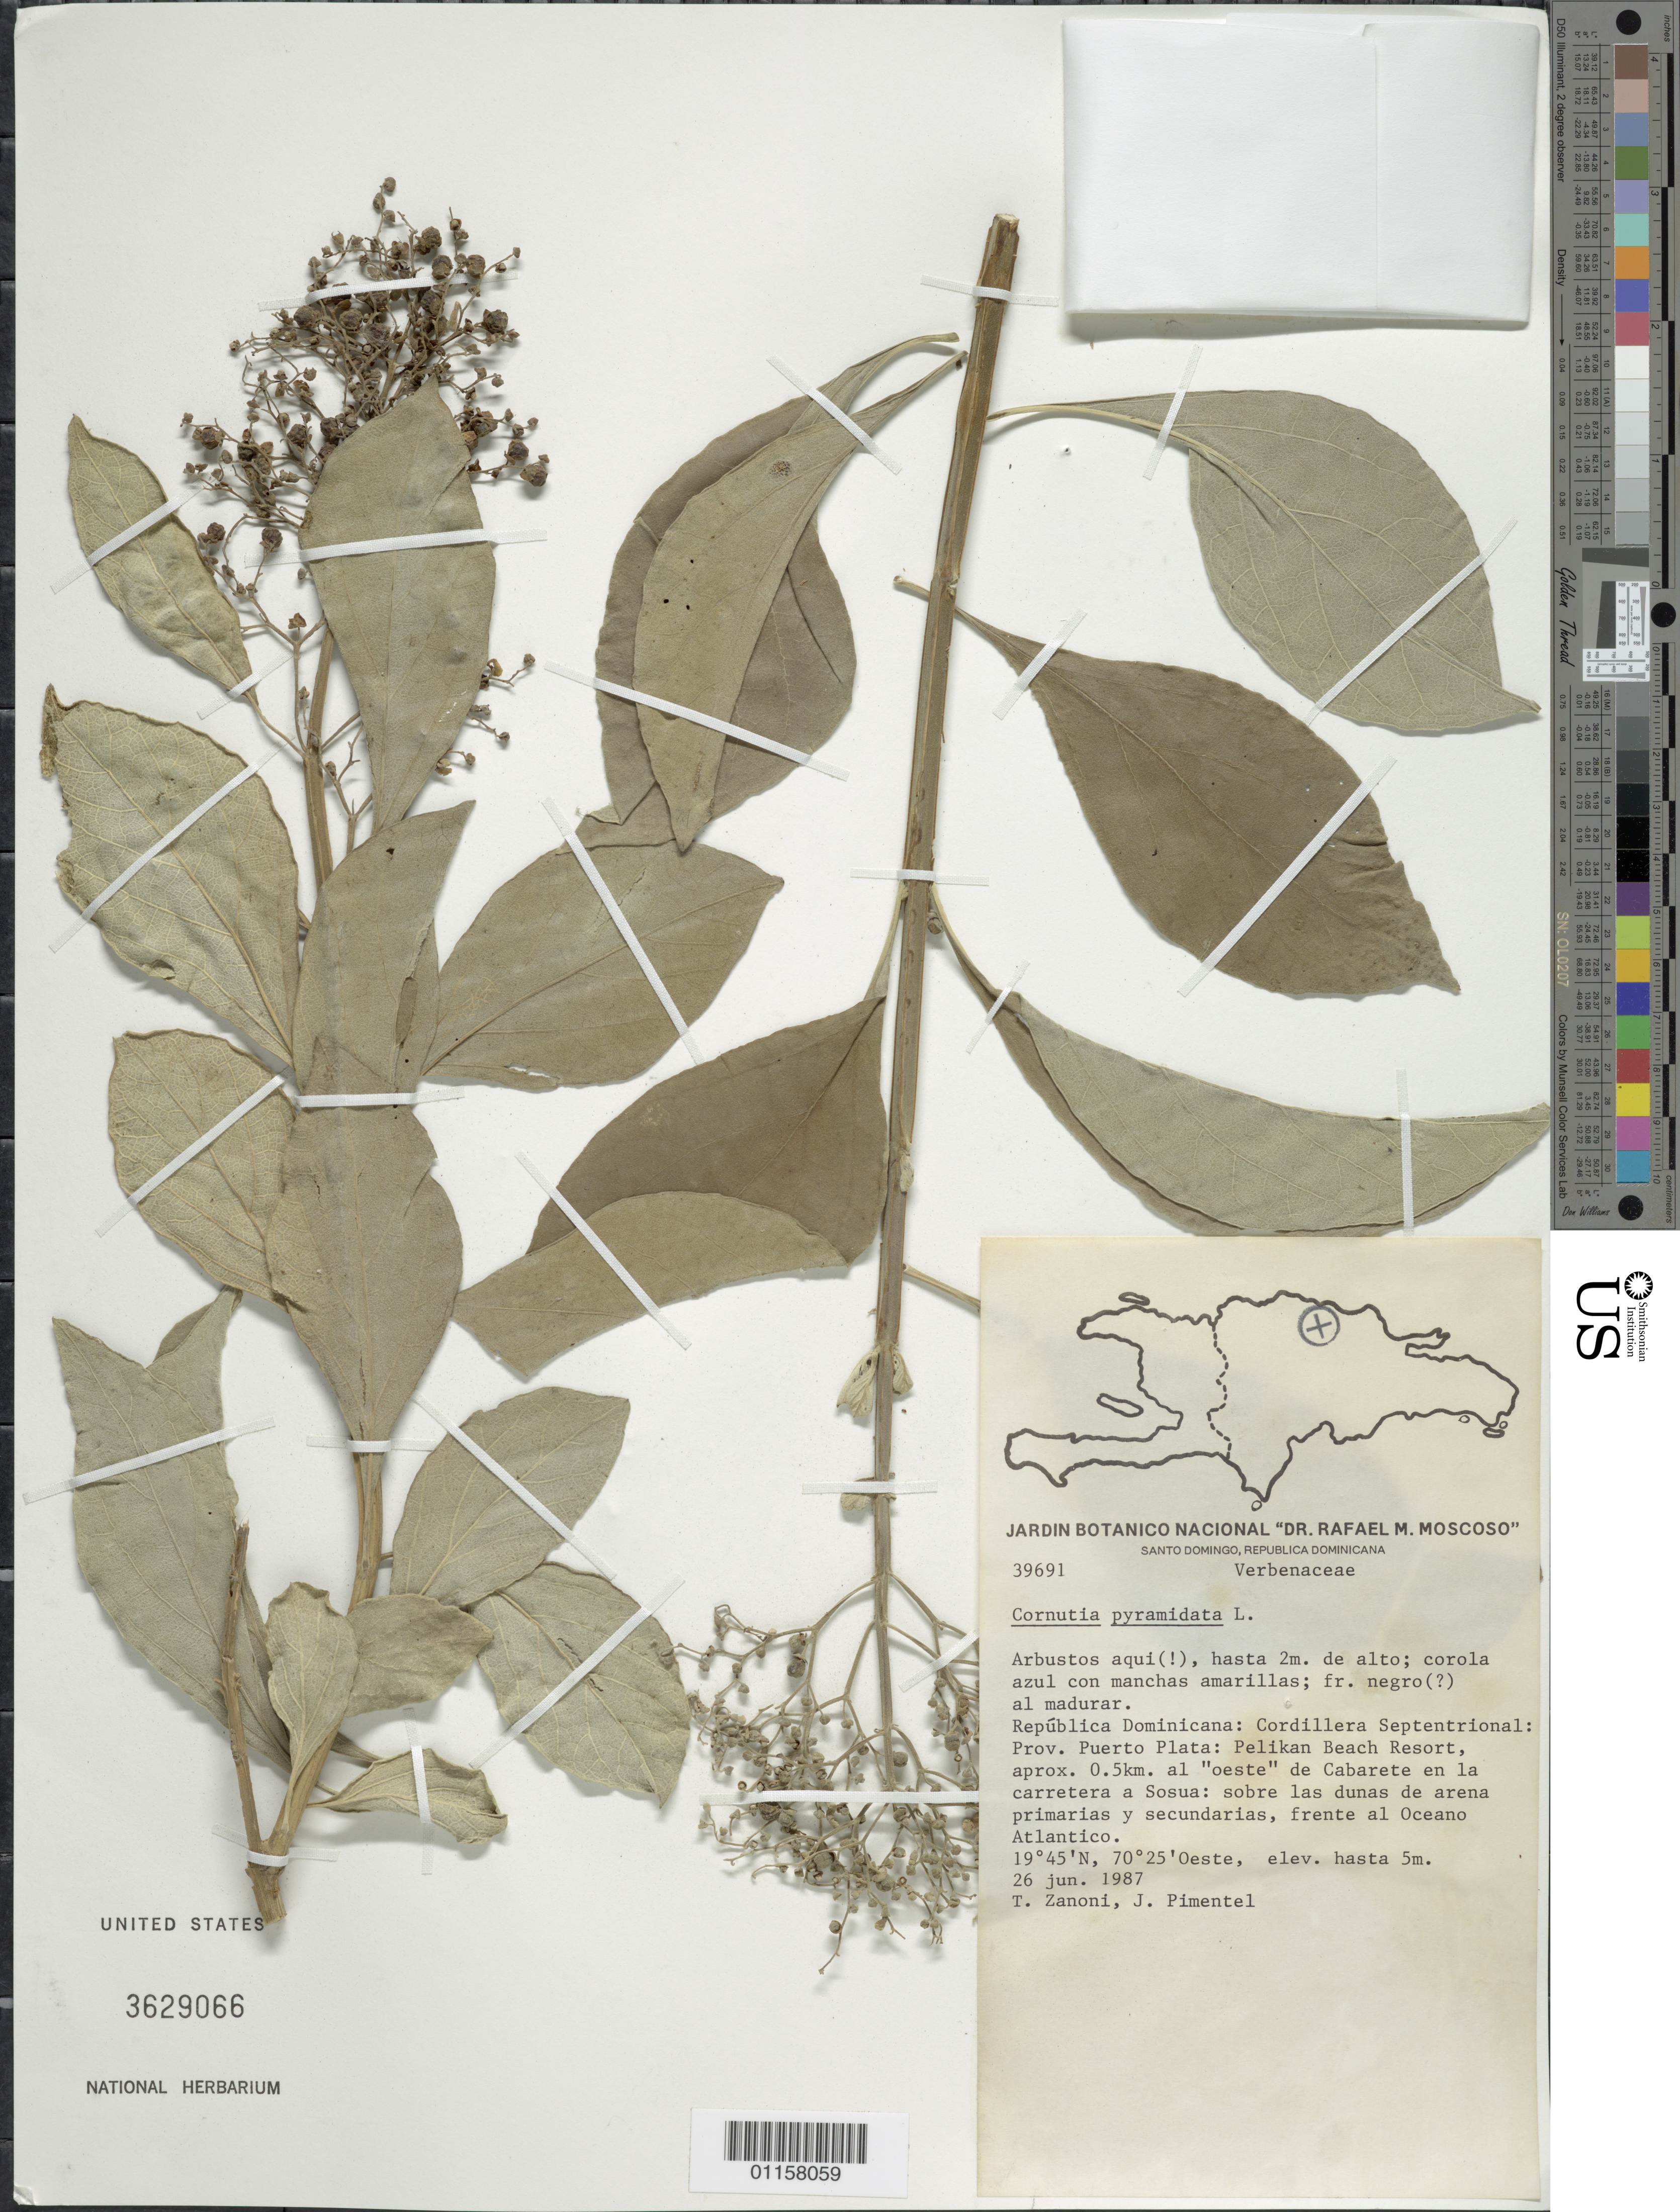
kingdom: Plantae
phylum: Tracheophyta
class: Magnoliopsida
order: Lamiales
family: Lamiaceae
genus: Cornutia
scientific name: Cornutia pyramidata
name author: L.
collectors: T. A. Zanoni & J. Pimentel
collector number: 39691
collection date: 1987-06-26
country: Dominican Republic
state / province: Puerto Plata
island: Hispaniola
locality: Cordillera Septentrional; Pelikan Beach Resort, aprox. 0.5 km al "oeste" de Cabarete en la carretera a Sosua.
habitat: Sobre las dunas de arena primarias y secundarias, frente al Oceano Atlantico.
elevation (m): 5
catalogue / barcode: US 3629066